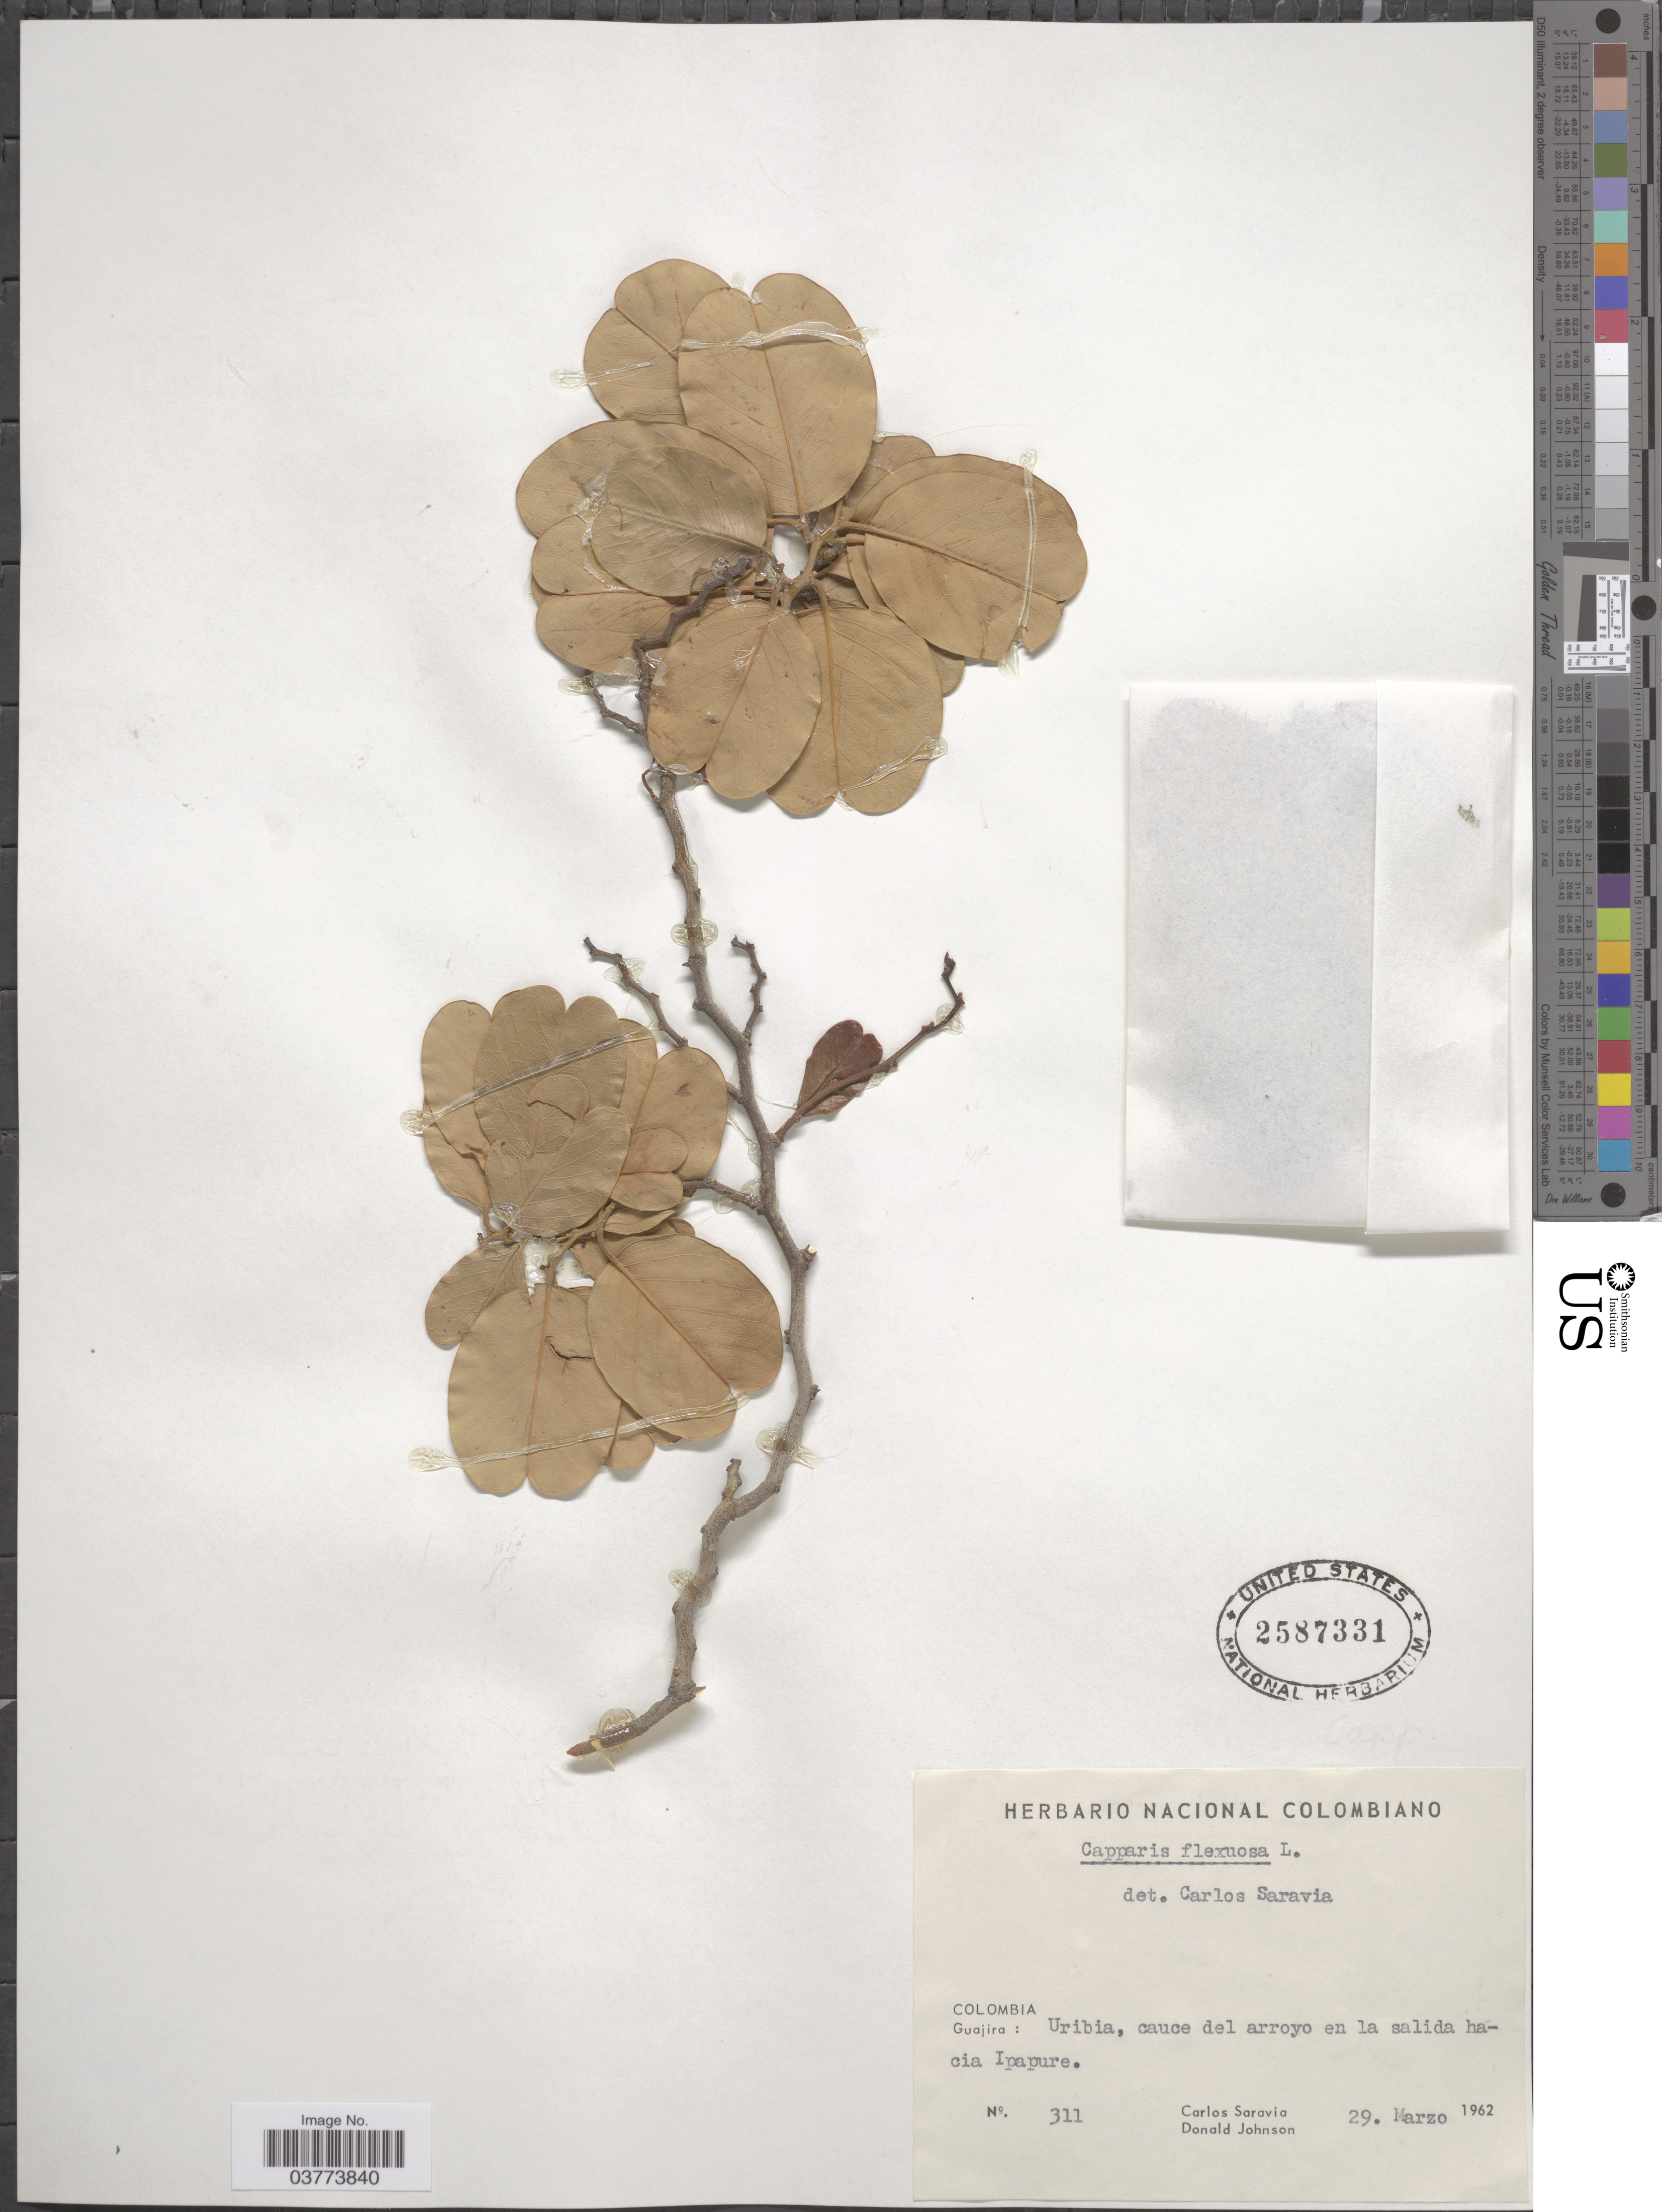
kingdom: Plantae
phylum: Tracheophyta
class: Magnoliopsida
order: Brassicales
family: Capparaceae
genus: Cynophalla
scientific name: Cynophalla flexuosa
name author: (L.) J. Presl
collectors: C. Saravia & D. Johnson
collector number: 311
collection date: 1962-03-29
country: Colombia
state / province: La Guajira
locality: Guajira: Uribia, cauce del arroyo en la salida hacia Ipapure.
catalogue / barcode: US 2587331